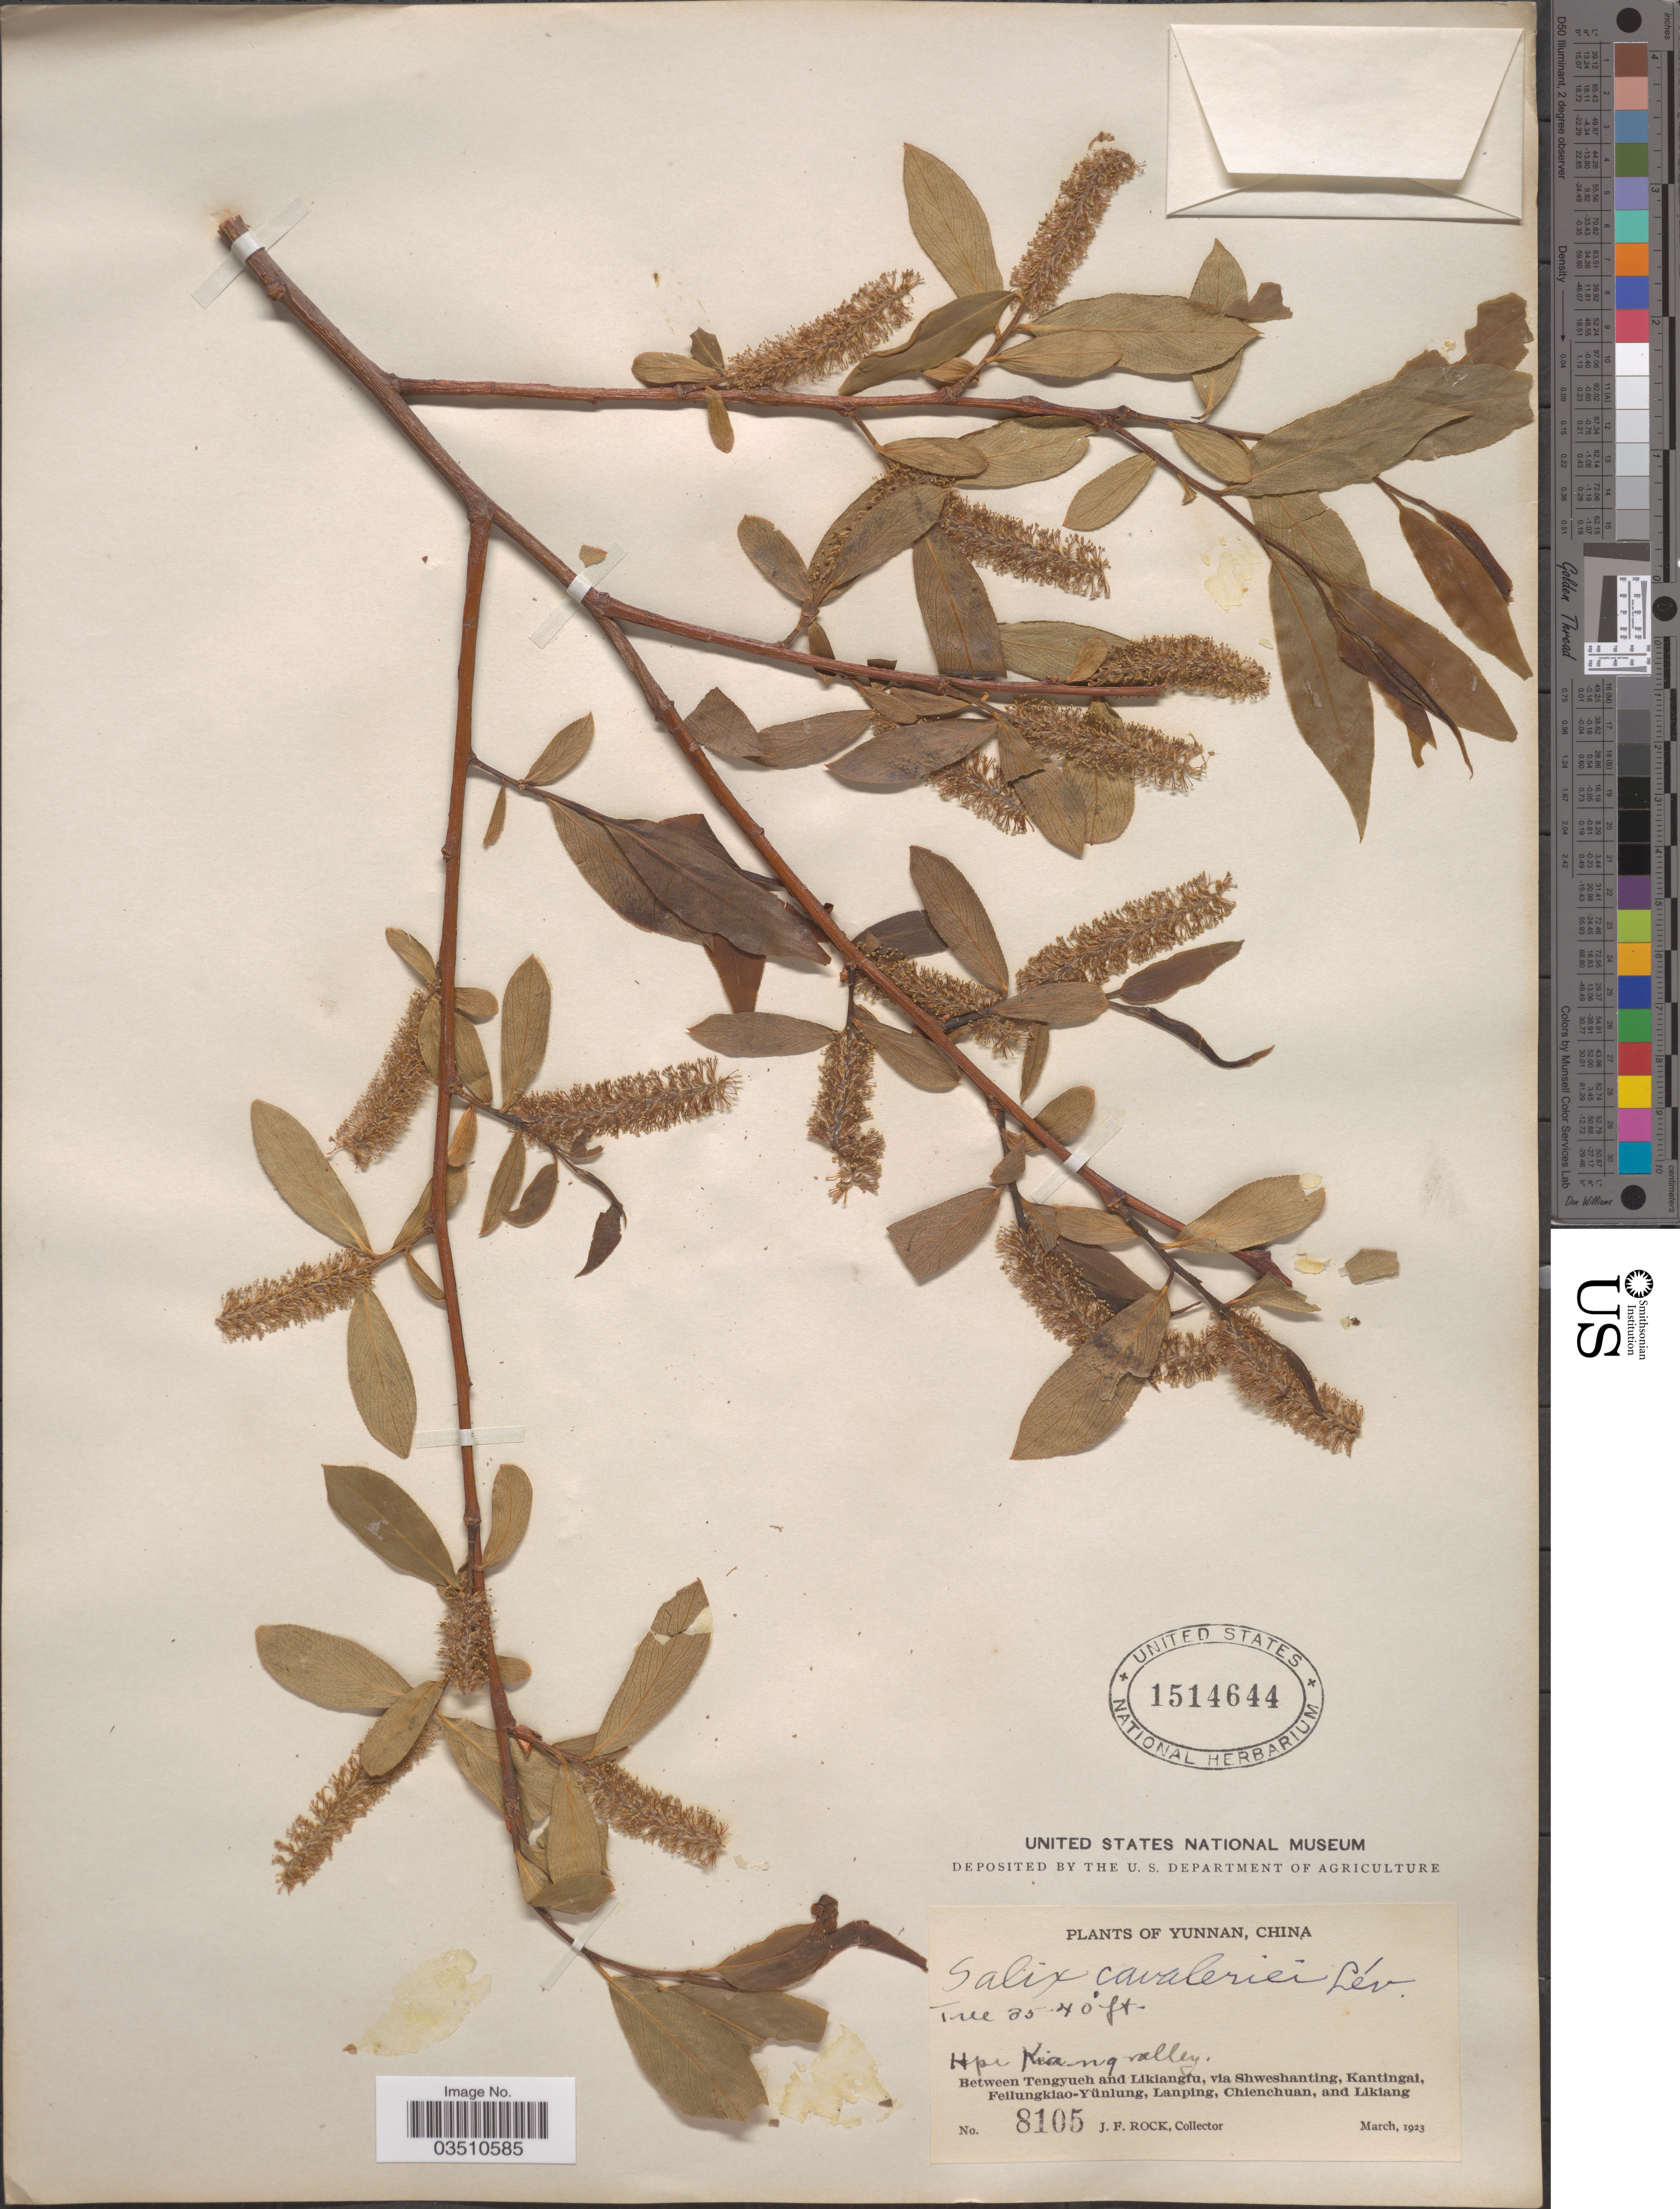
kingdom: Plantae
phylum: Tracheophyta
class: Magnoliopsida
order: Malpighiales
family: Salicaceae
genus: Salix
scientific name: Salix cavaleriei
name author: H. Lév.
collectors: J. Rock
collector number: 8105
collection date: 1923-03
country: China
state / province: Yunnan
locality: Hpi Kiang valley. Between Tengyueh and Likiangfu, via Shweshanting, Kantingai, Feilungkiao-Yünlung, Lanping, Chienchuan, and Likiang.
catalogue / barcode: US 1514644